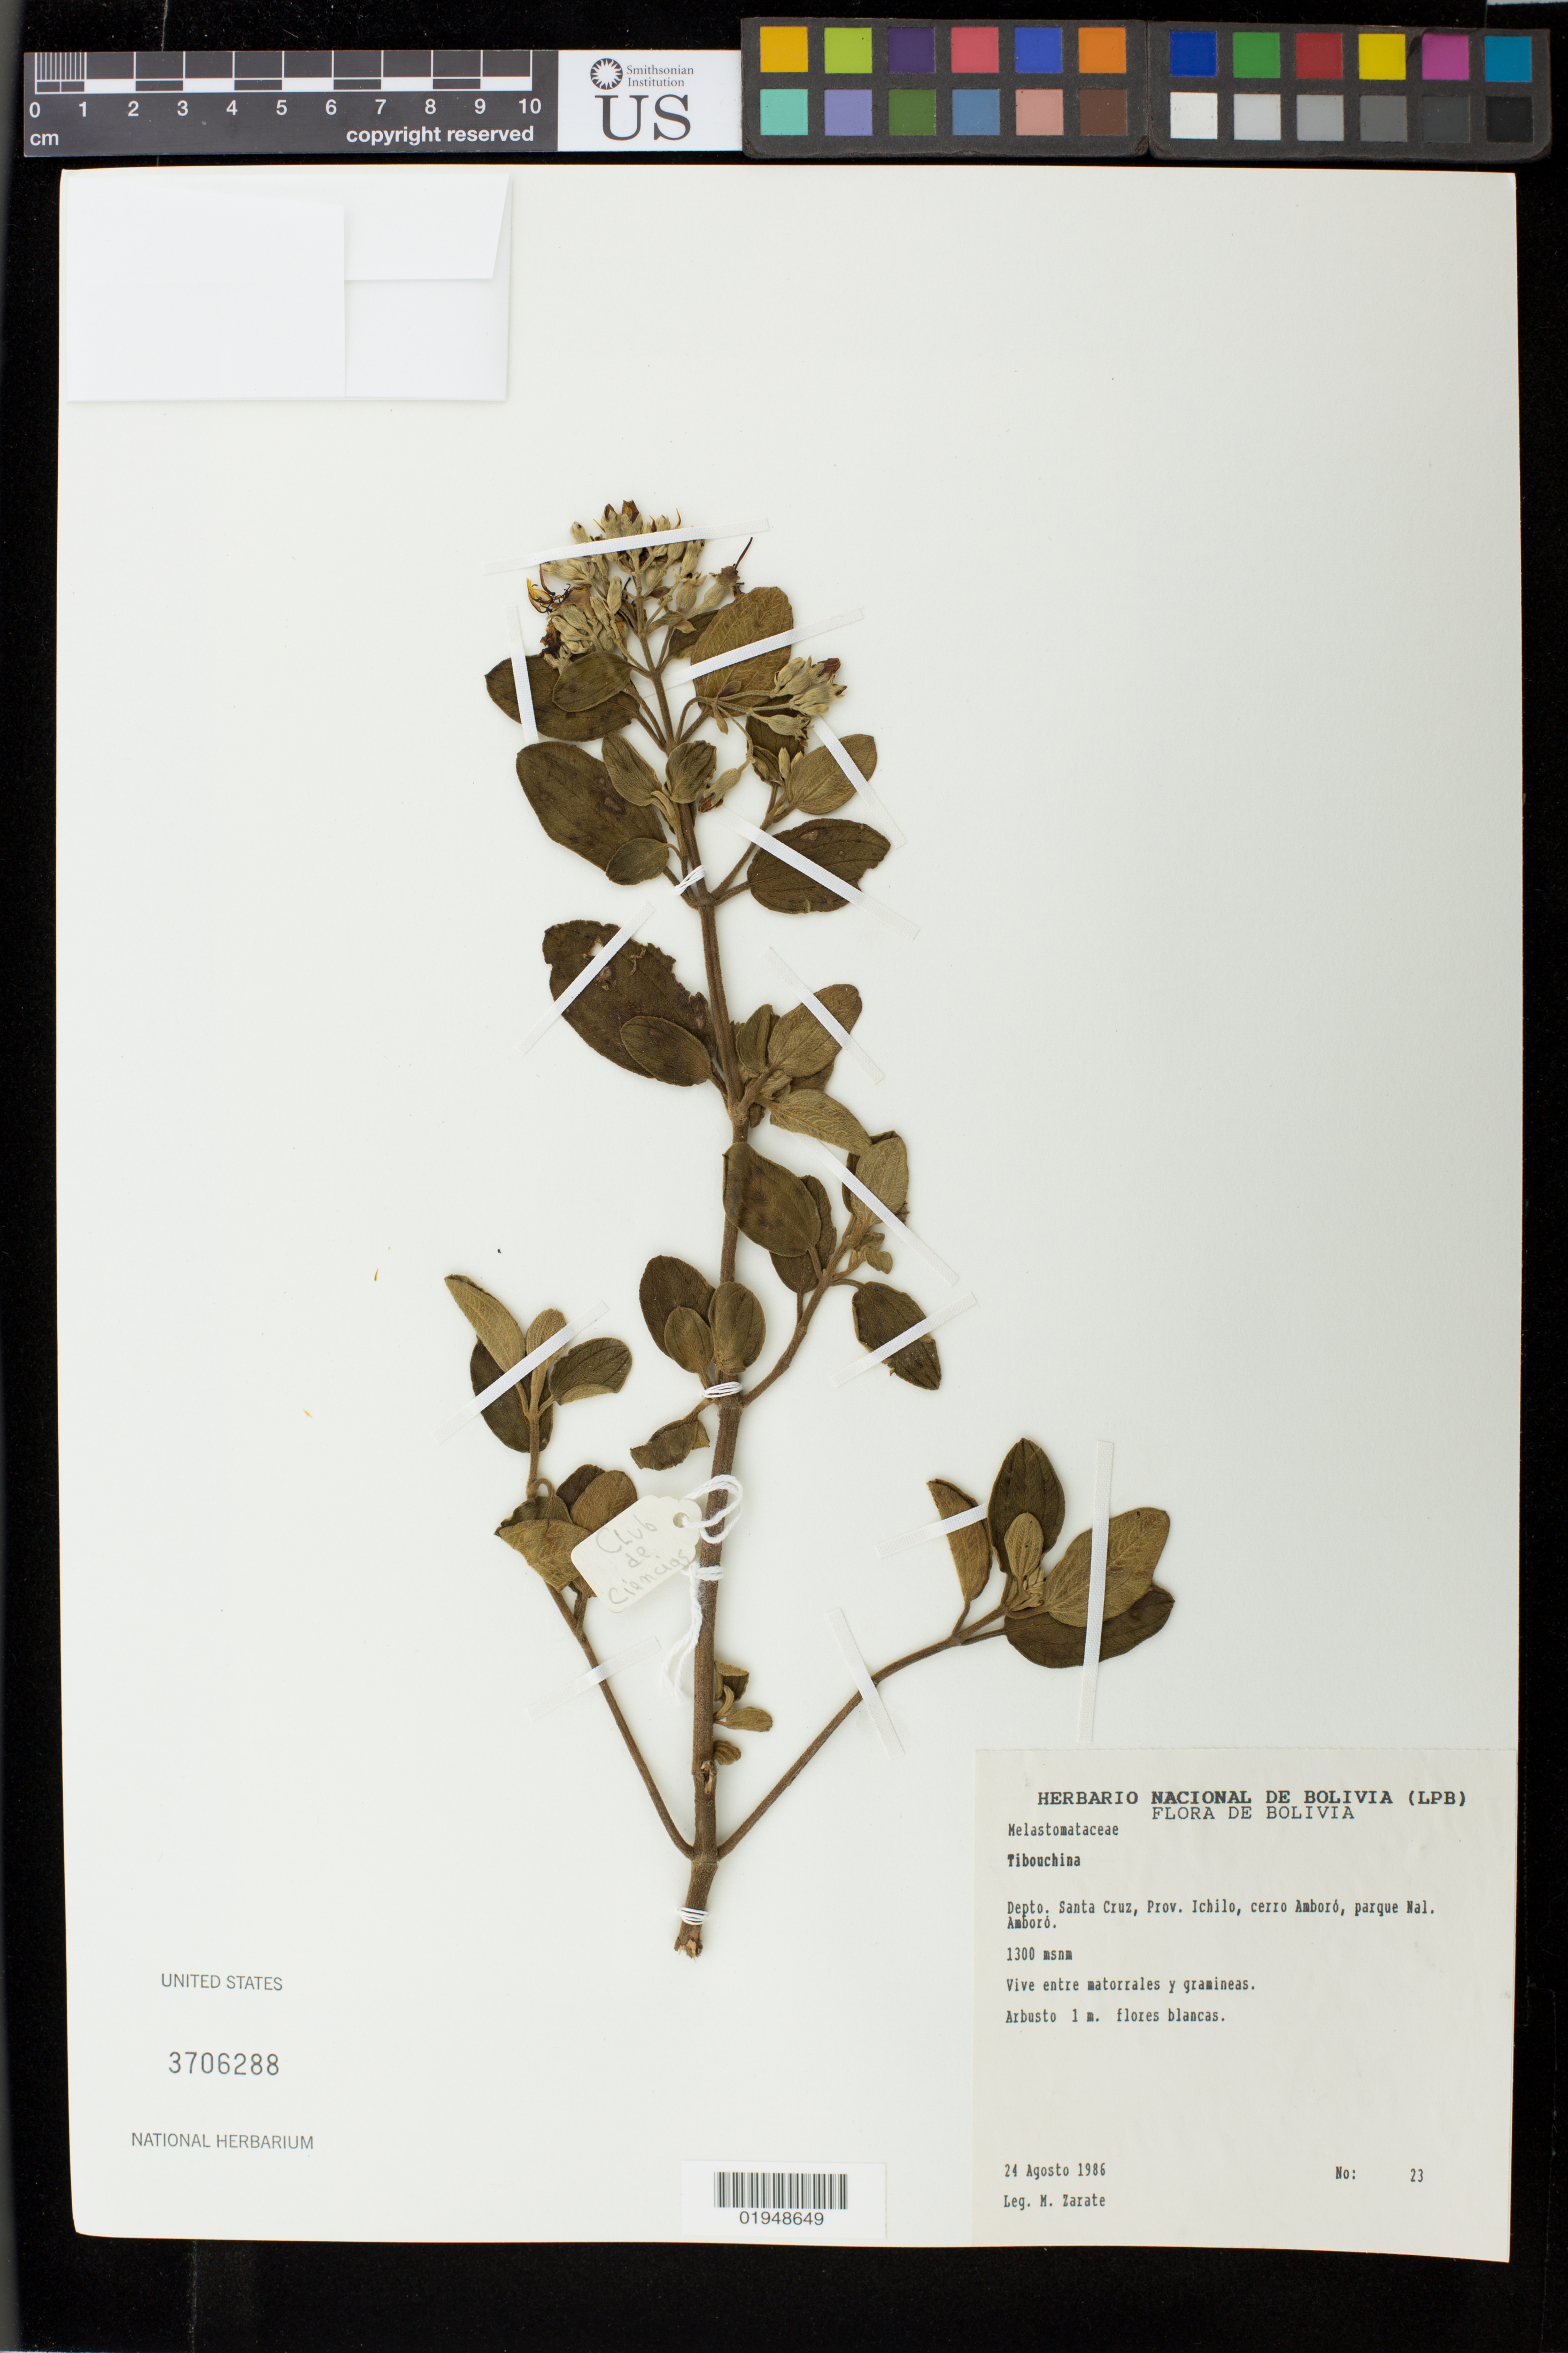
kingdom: Plantae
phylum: Tracheophyta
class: Magnoliopsida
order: Myrtales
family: Melastomataceae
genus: Pleroma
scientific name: Pleroma sp.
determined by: Michelangeli, F. A.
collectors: M. Zárate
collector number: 23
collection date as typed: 24 Agosto 1986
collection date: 1986-08-24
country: Bolivia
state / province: Santa Cruz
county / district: Ichilo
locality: cerro Amboró, Parque Nal. Amboró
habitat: Lives among bushes and grasses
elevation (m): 750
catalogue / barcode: US 3706288